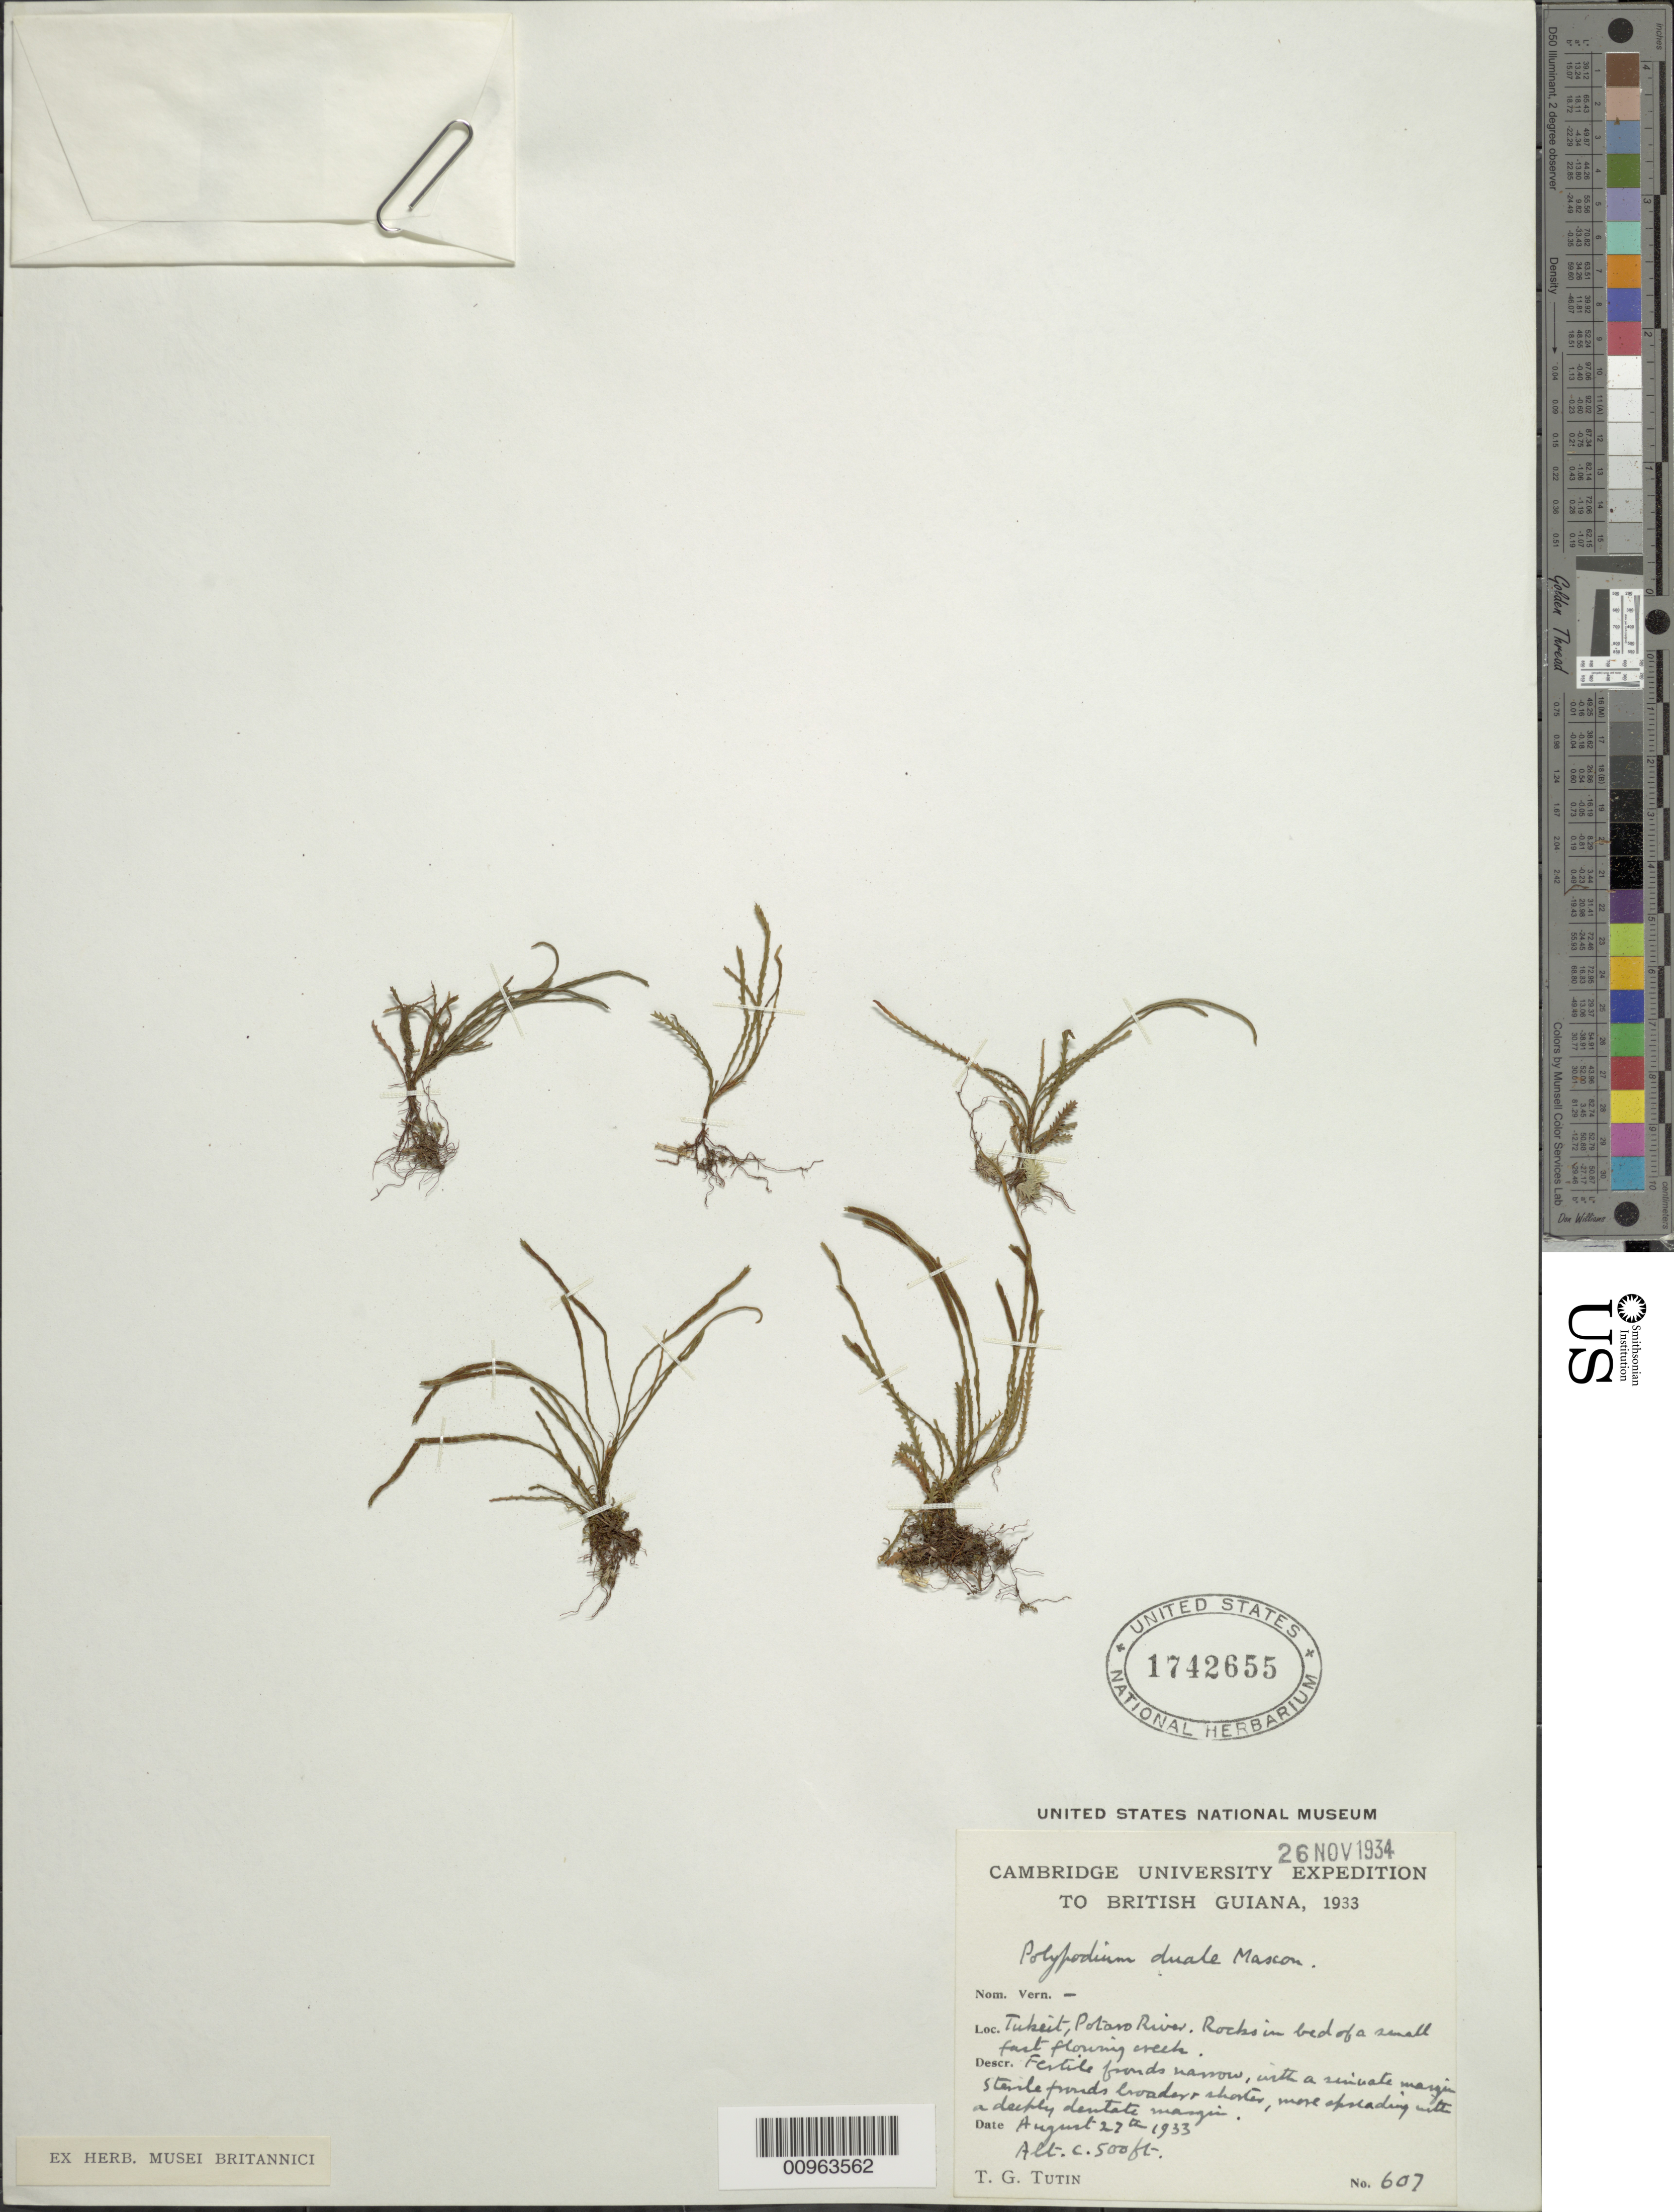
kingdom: Plantae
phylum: Tracheophyta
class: Polypodiopsida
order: Polypodiales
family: Polypodiaceae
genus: Cochlidium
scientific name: Cochlidium serrulatum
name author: (Sw.) L.E. Bishop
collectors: T. G. Tutin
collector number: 607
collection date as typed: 27-Aug-33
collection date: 1933-08-27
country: Guyana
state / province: Potaro-Siparuni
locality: Tukeit, Potaro River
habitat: Rocks in bed of a small fast flowing creek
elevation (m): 152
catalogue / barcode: US 1742655